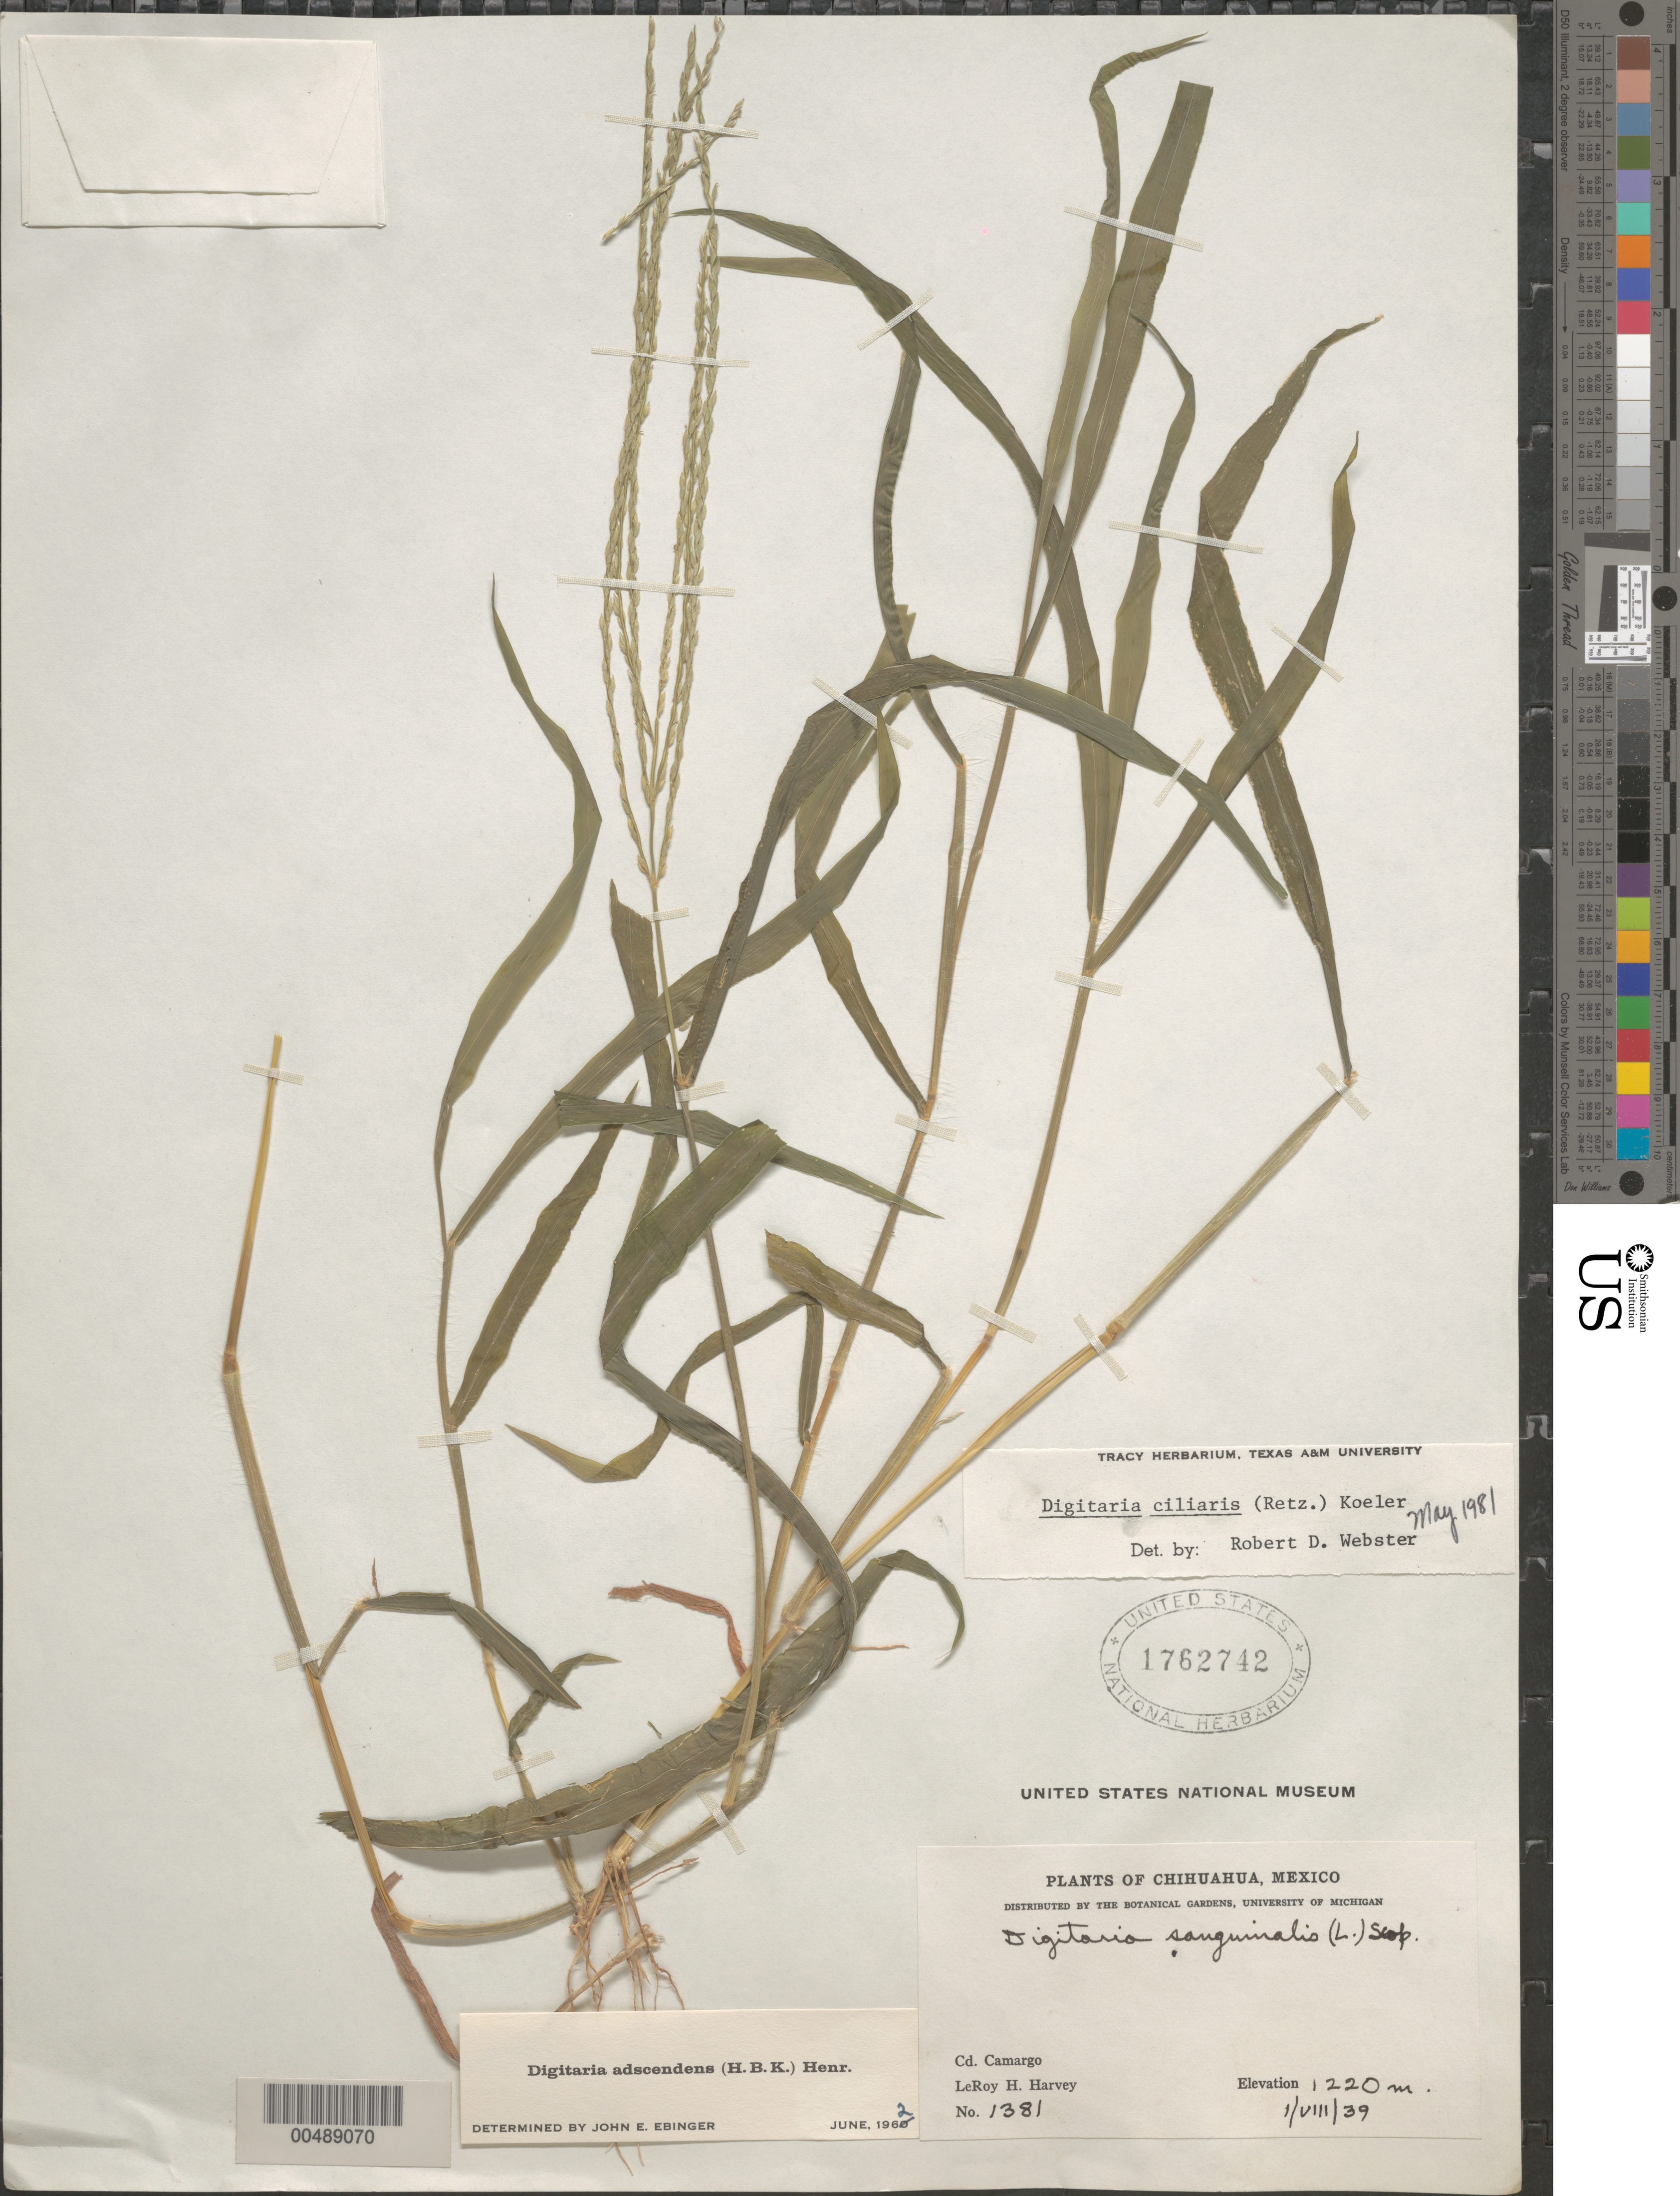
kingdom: Plantae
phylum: Tracheophyta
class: Liliopsida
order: Poales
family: Poaceae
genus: Digitaria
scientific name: Digitaria ciliaris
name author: (Retz.) Koeler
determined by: Webster, Robert D.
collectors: L. H. Harvey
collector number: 1381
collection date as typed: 1 Aug 1939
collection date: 1939-08-01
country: Mexico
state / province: Chihuahua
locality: Cd. Camargo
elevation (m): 1220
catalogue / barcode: US 1762742